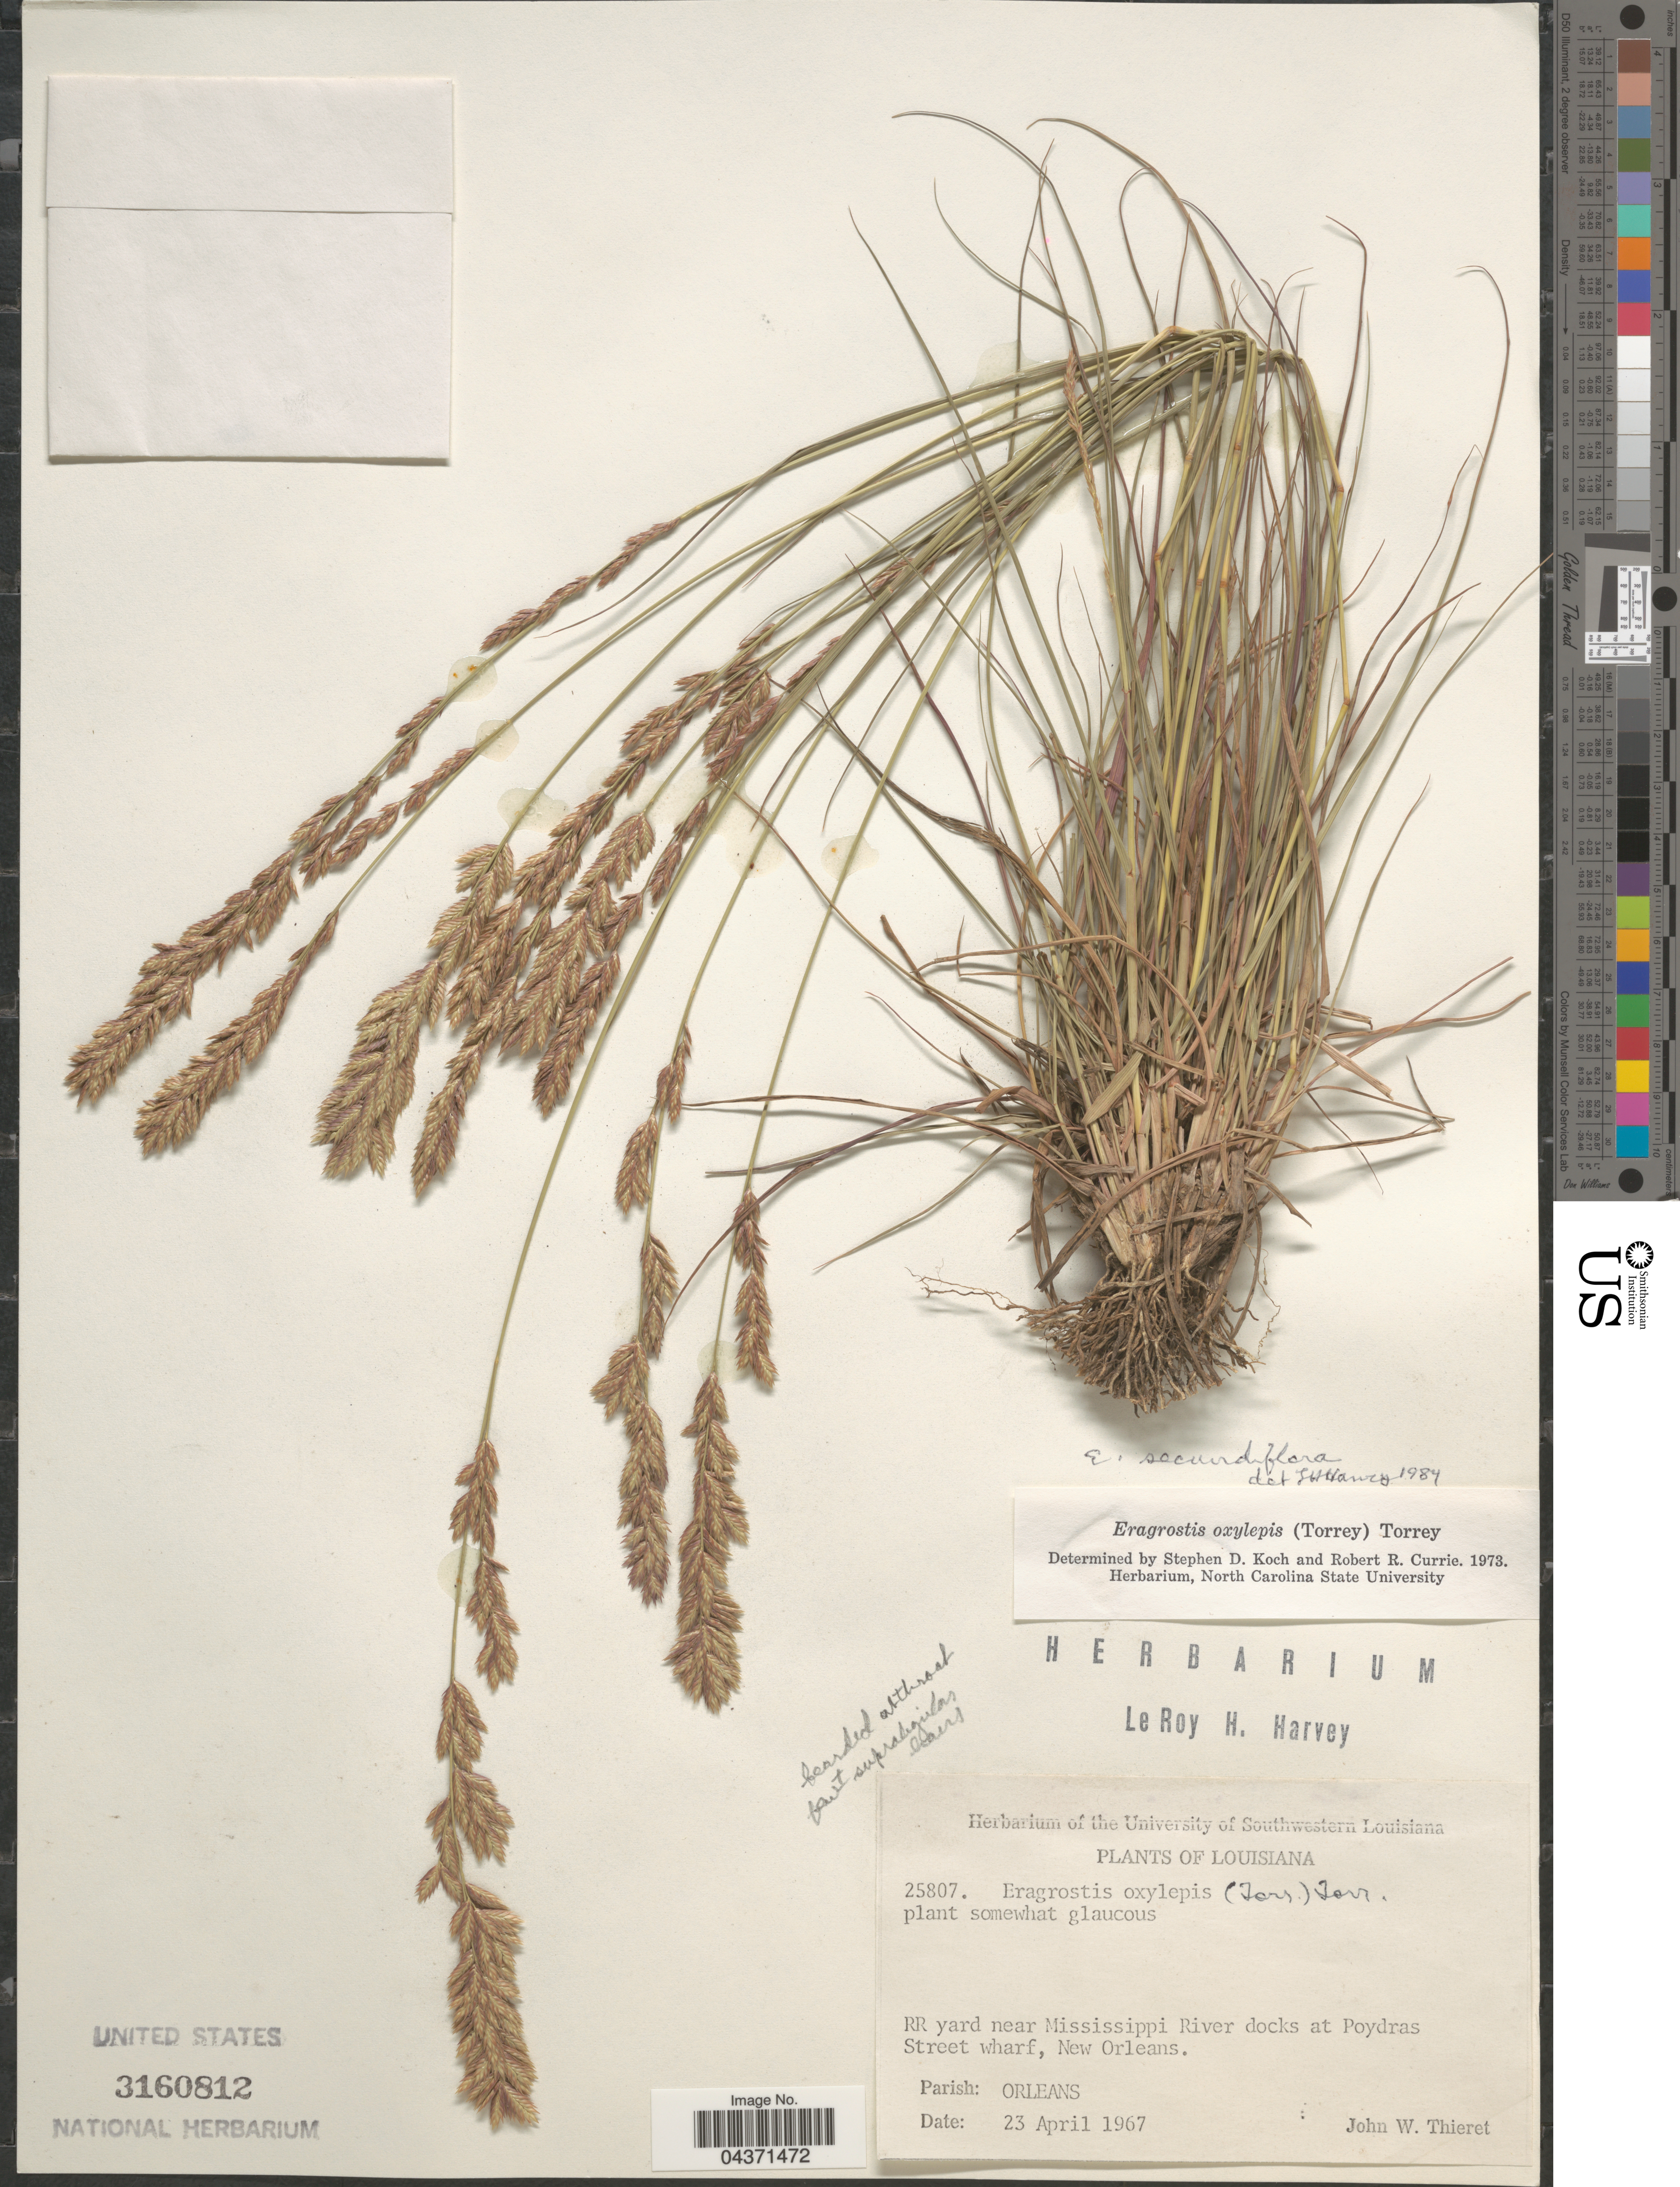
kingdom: Plantae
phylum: Tracheophyta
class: Liliopsida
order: Poales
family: Poaceae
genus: Eragrostis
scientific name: Eragrostis secundiflora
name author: J. Presl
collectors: J. W. Thieret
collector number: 25807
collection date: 1967-04-23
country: United States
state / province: Louisiana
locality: RR yard near Mississippi River docks at Poydras Street wharf, New Orleans. Parish: New Orleans.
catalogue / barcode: US 3160812